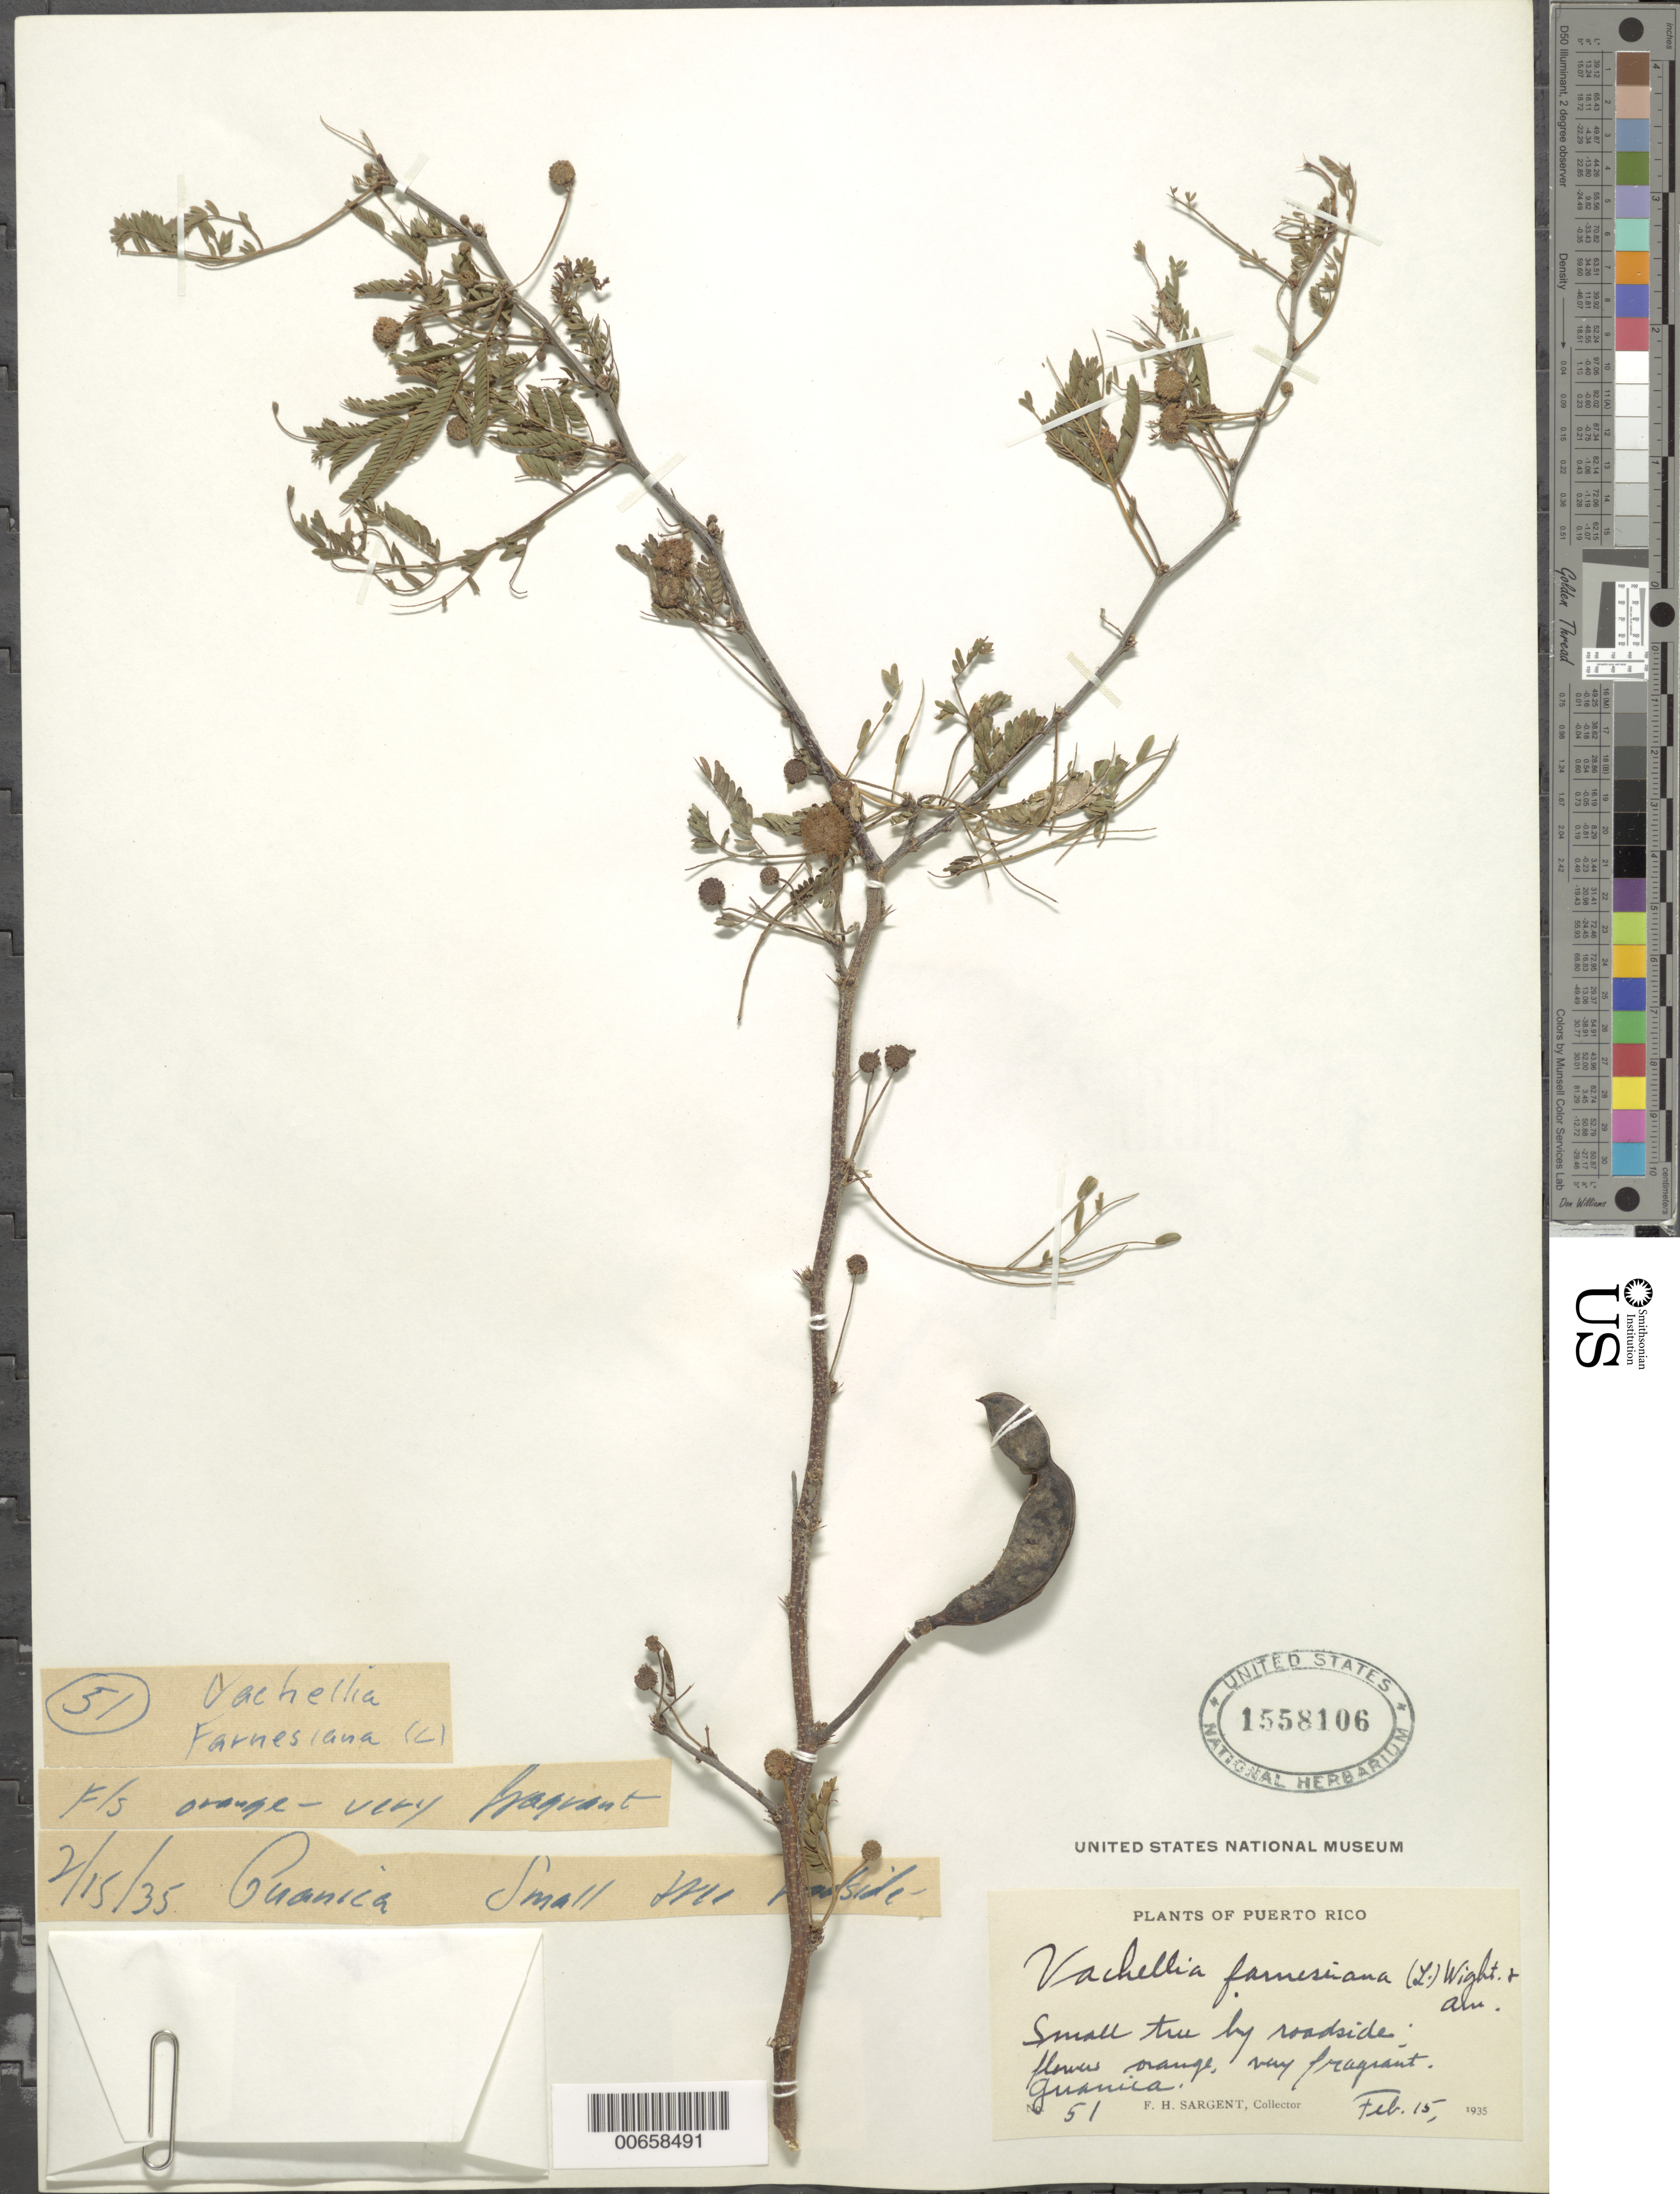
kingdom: Plantae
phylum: Tracheophyta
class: Magnoliopsida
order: Fabales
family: Fabaceae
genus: Vachellia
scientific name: Vachellia farnesiana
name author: (L.) Wight & Arn.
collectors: F. H. Sargent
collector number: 51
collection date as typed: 15 Feb 1935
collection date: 1935-02-15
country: Puerto Rico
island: Greater Antilles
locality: Guanica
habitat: Roadside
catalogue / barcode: US 1558106